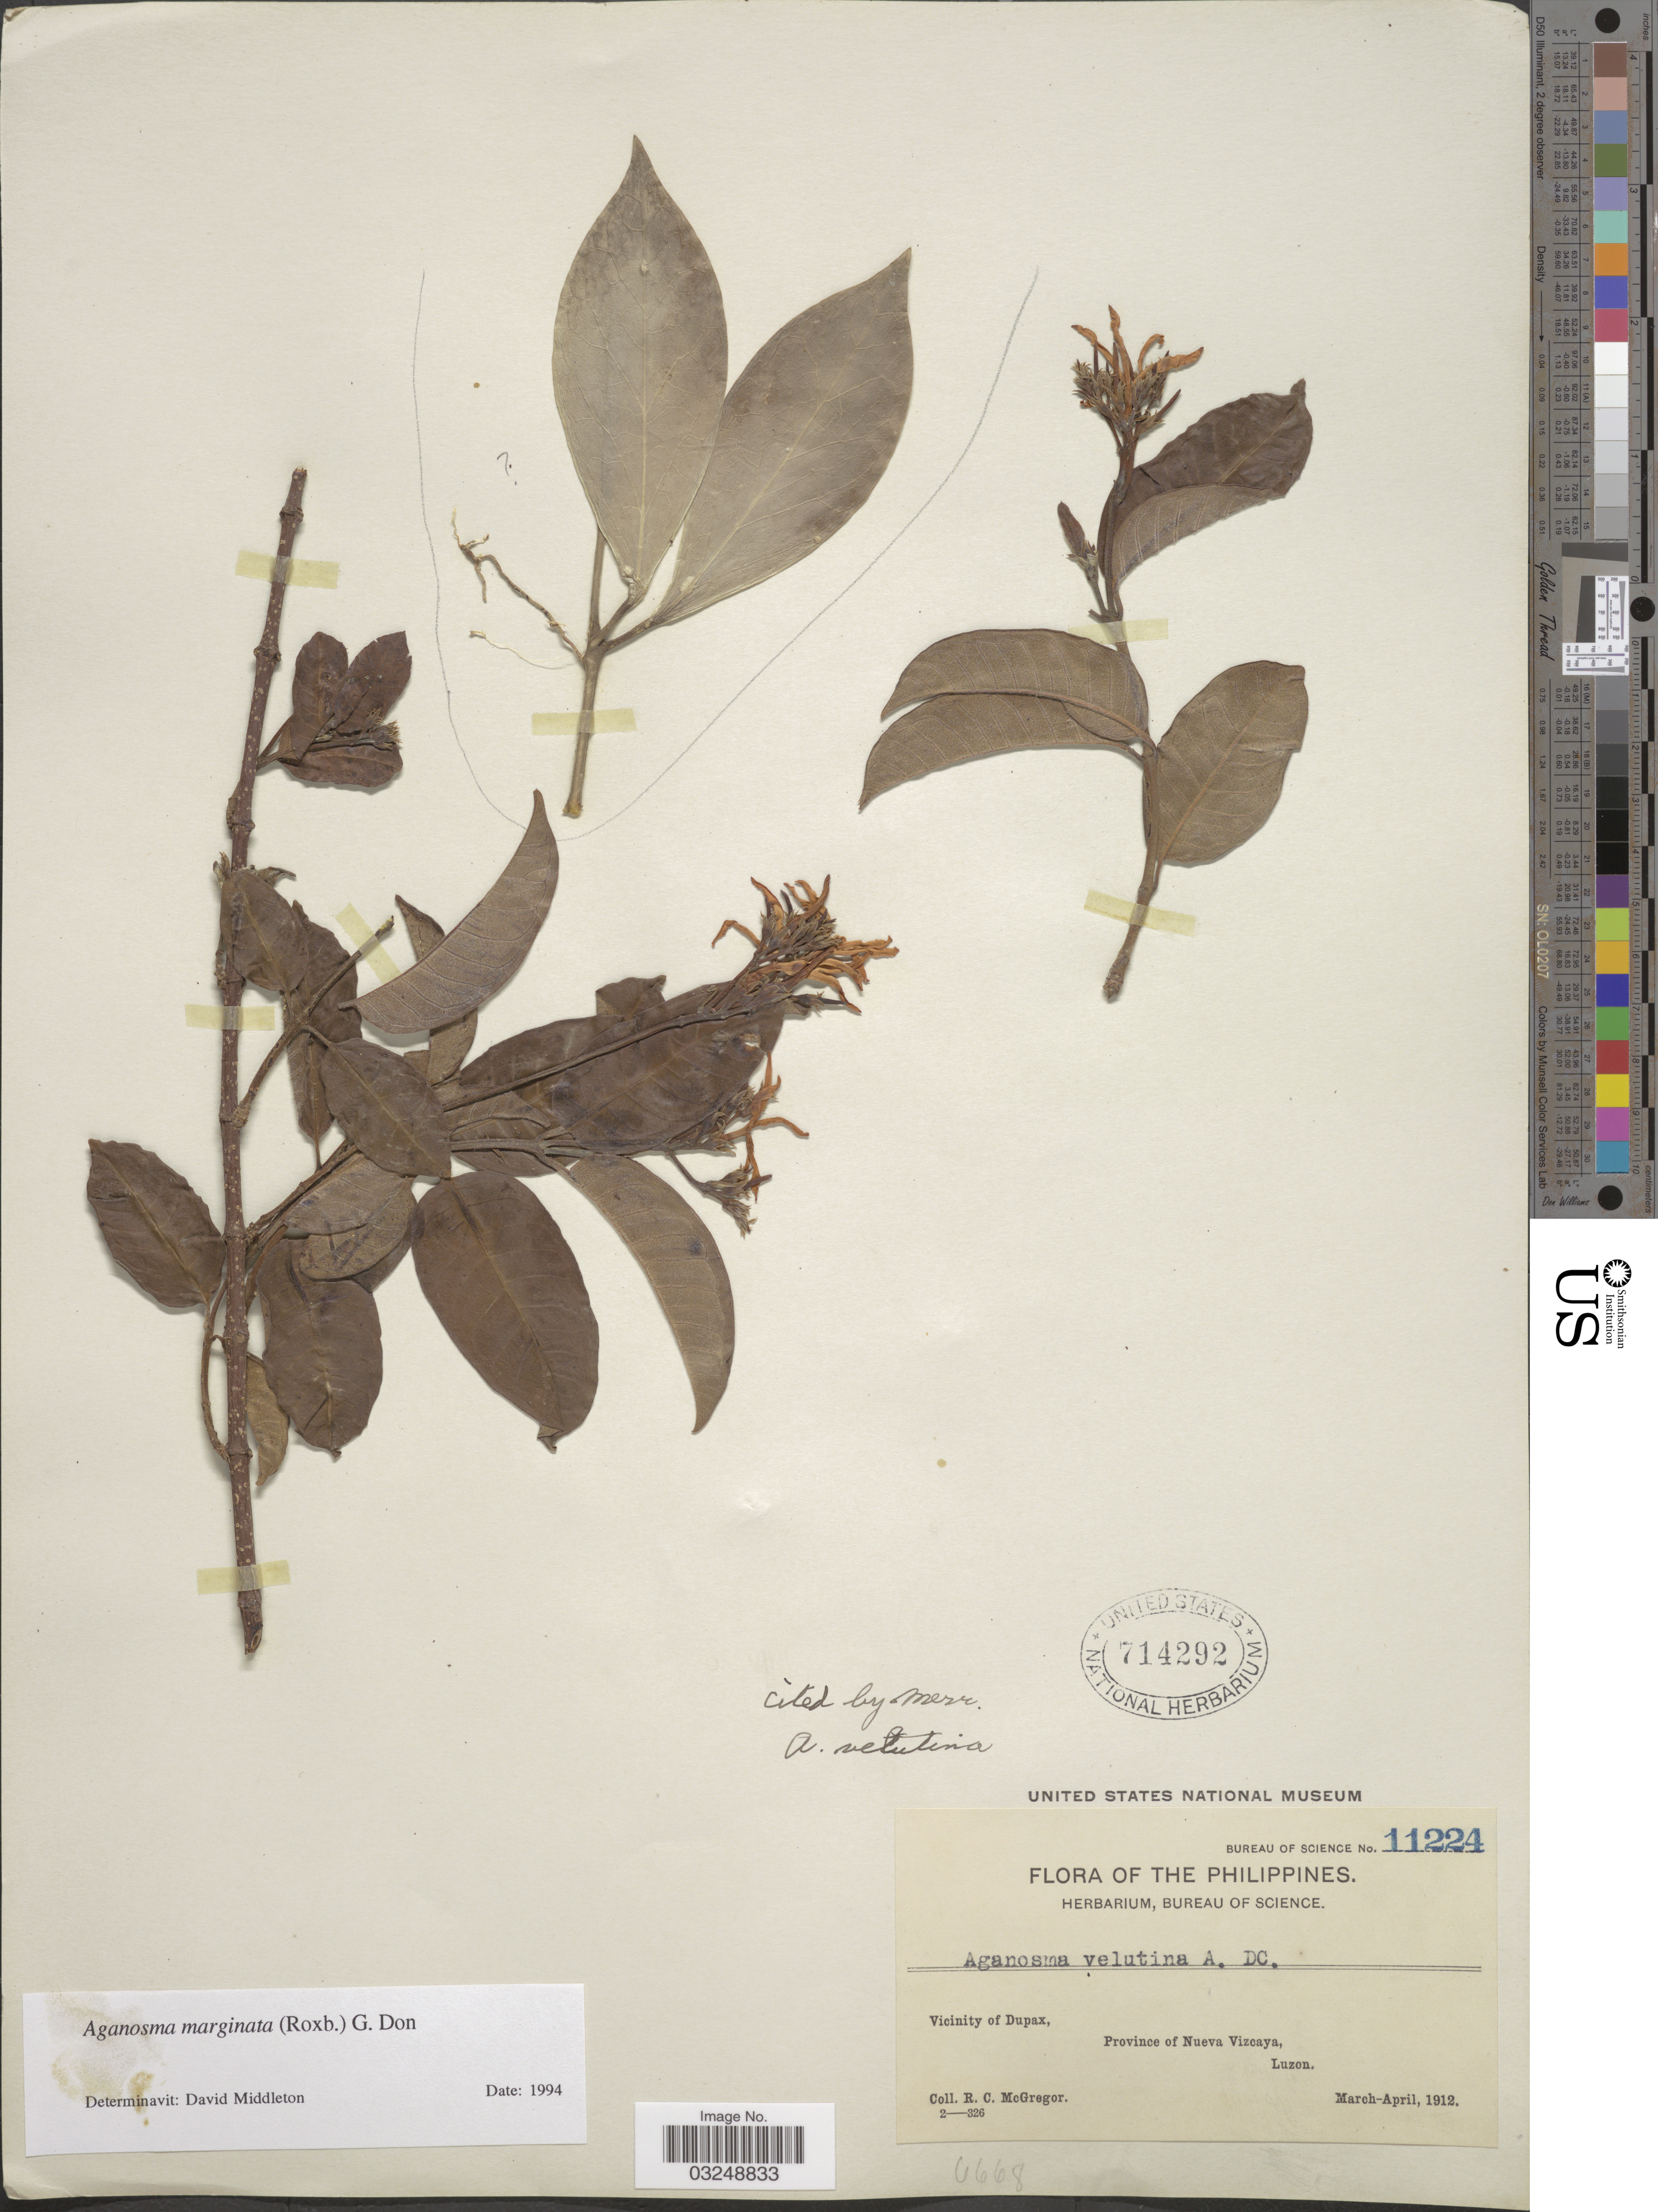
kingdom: Plantae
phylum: Tracheophyta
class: Magnoliopsida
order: Gentianales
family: Apocynaceae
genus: Aganosma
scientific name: Aganosma marginata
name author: (Roxb.) G. Don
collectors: R. C. McGregor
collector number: Bureau of Science 11224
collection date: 1912-03/1912-04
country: Philippines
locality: Vicinity of Dupax, Province of Nueva Vizcaya, Luzon.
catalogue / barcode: US 714292